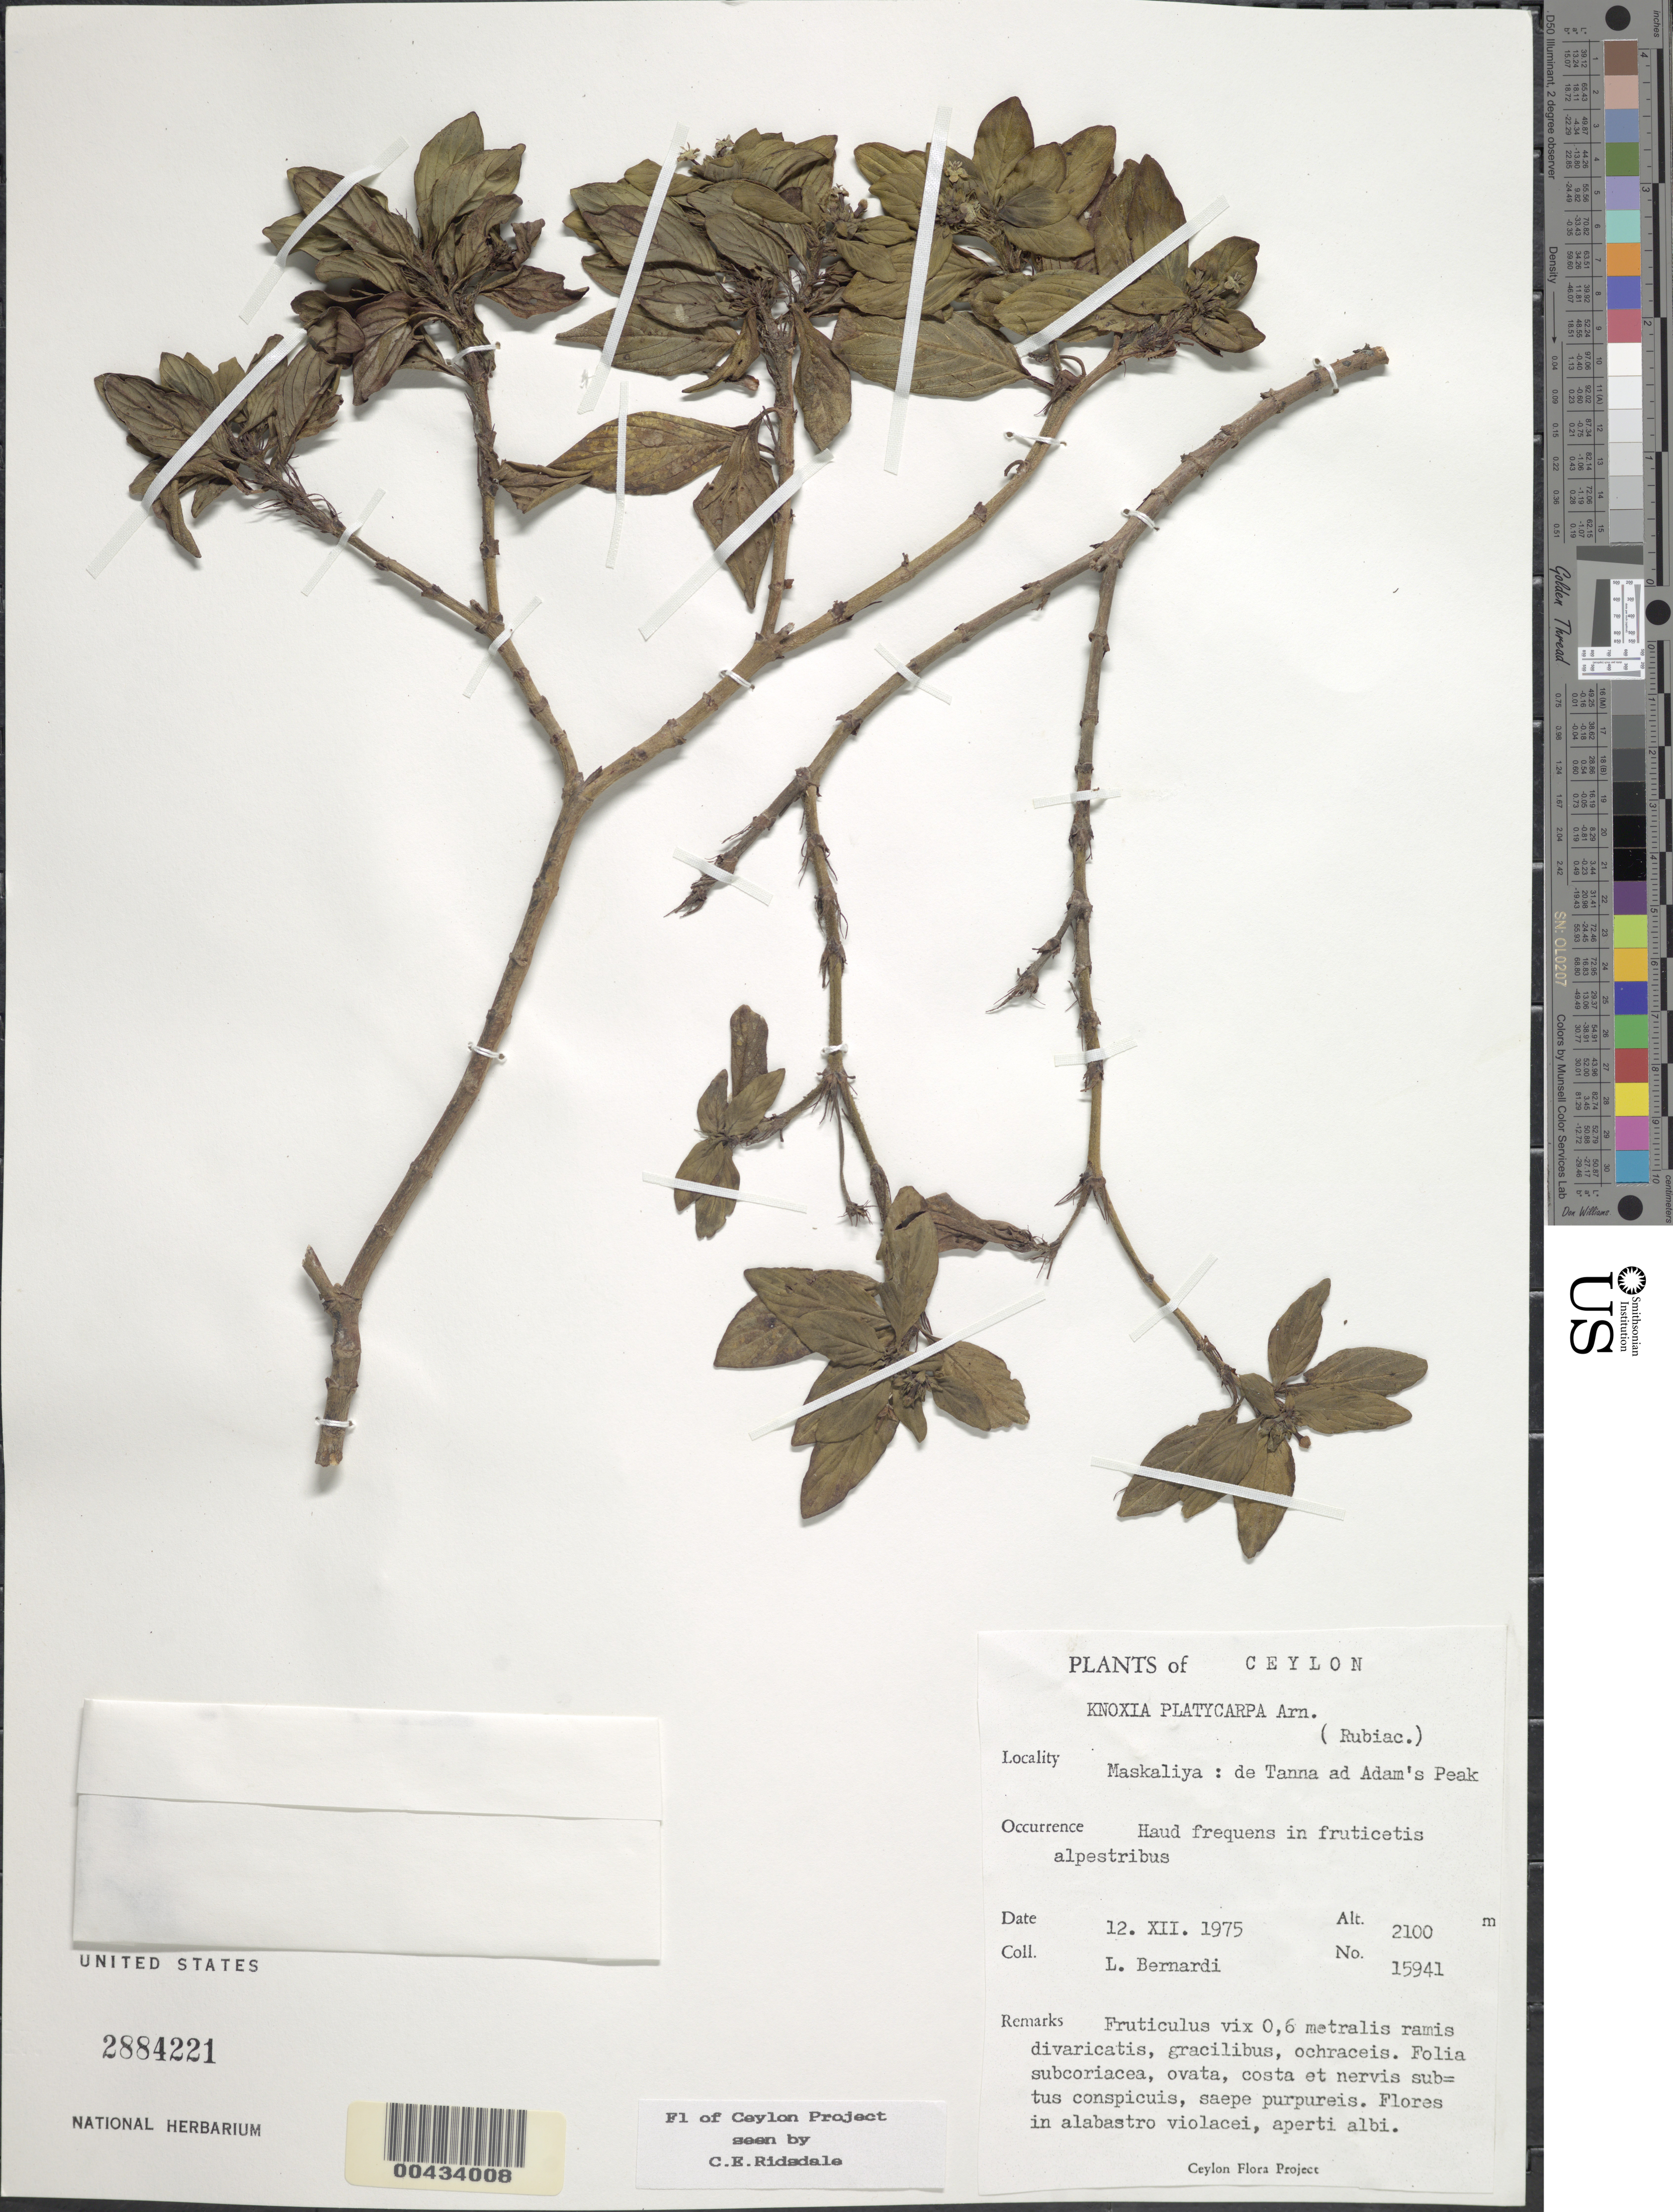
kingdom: Plantae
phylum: Tracheophyta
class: Magnoliopsida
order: Gentianales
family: Rubiaceae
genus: Knoxia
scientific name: Knoxia platycarpa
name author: Arn.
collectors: L. Bernardi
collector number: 15941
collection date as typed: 12 Dec 1975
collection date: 1975-12-12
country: Sri Lanka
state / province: Central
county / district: Kandy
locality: Maskaliya, de Tanna ad Adam's Peak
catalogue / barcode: US 2884221